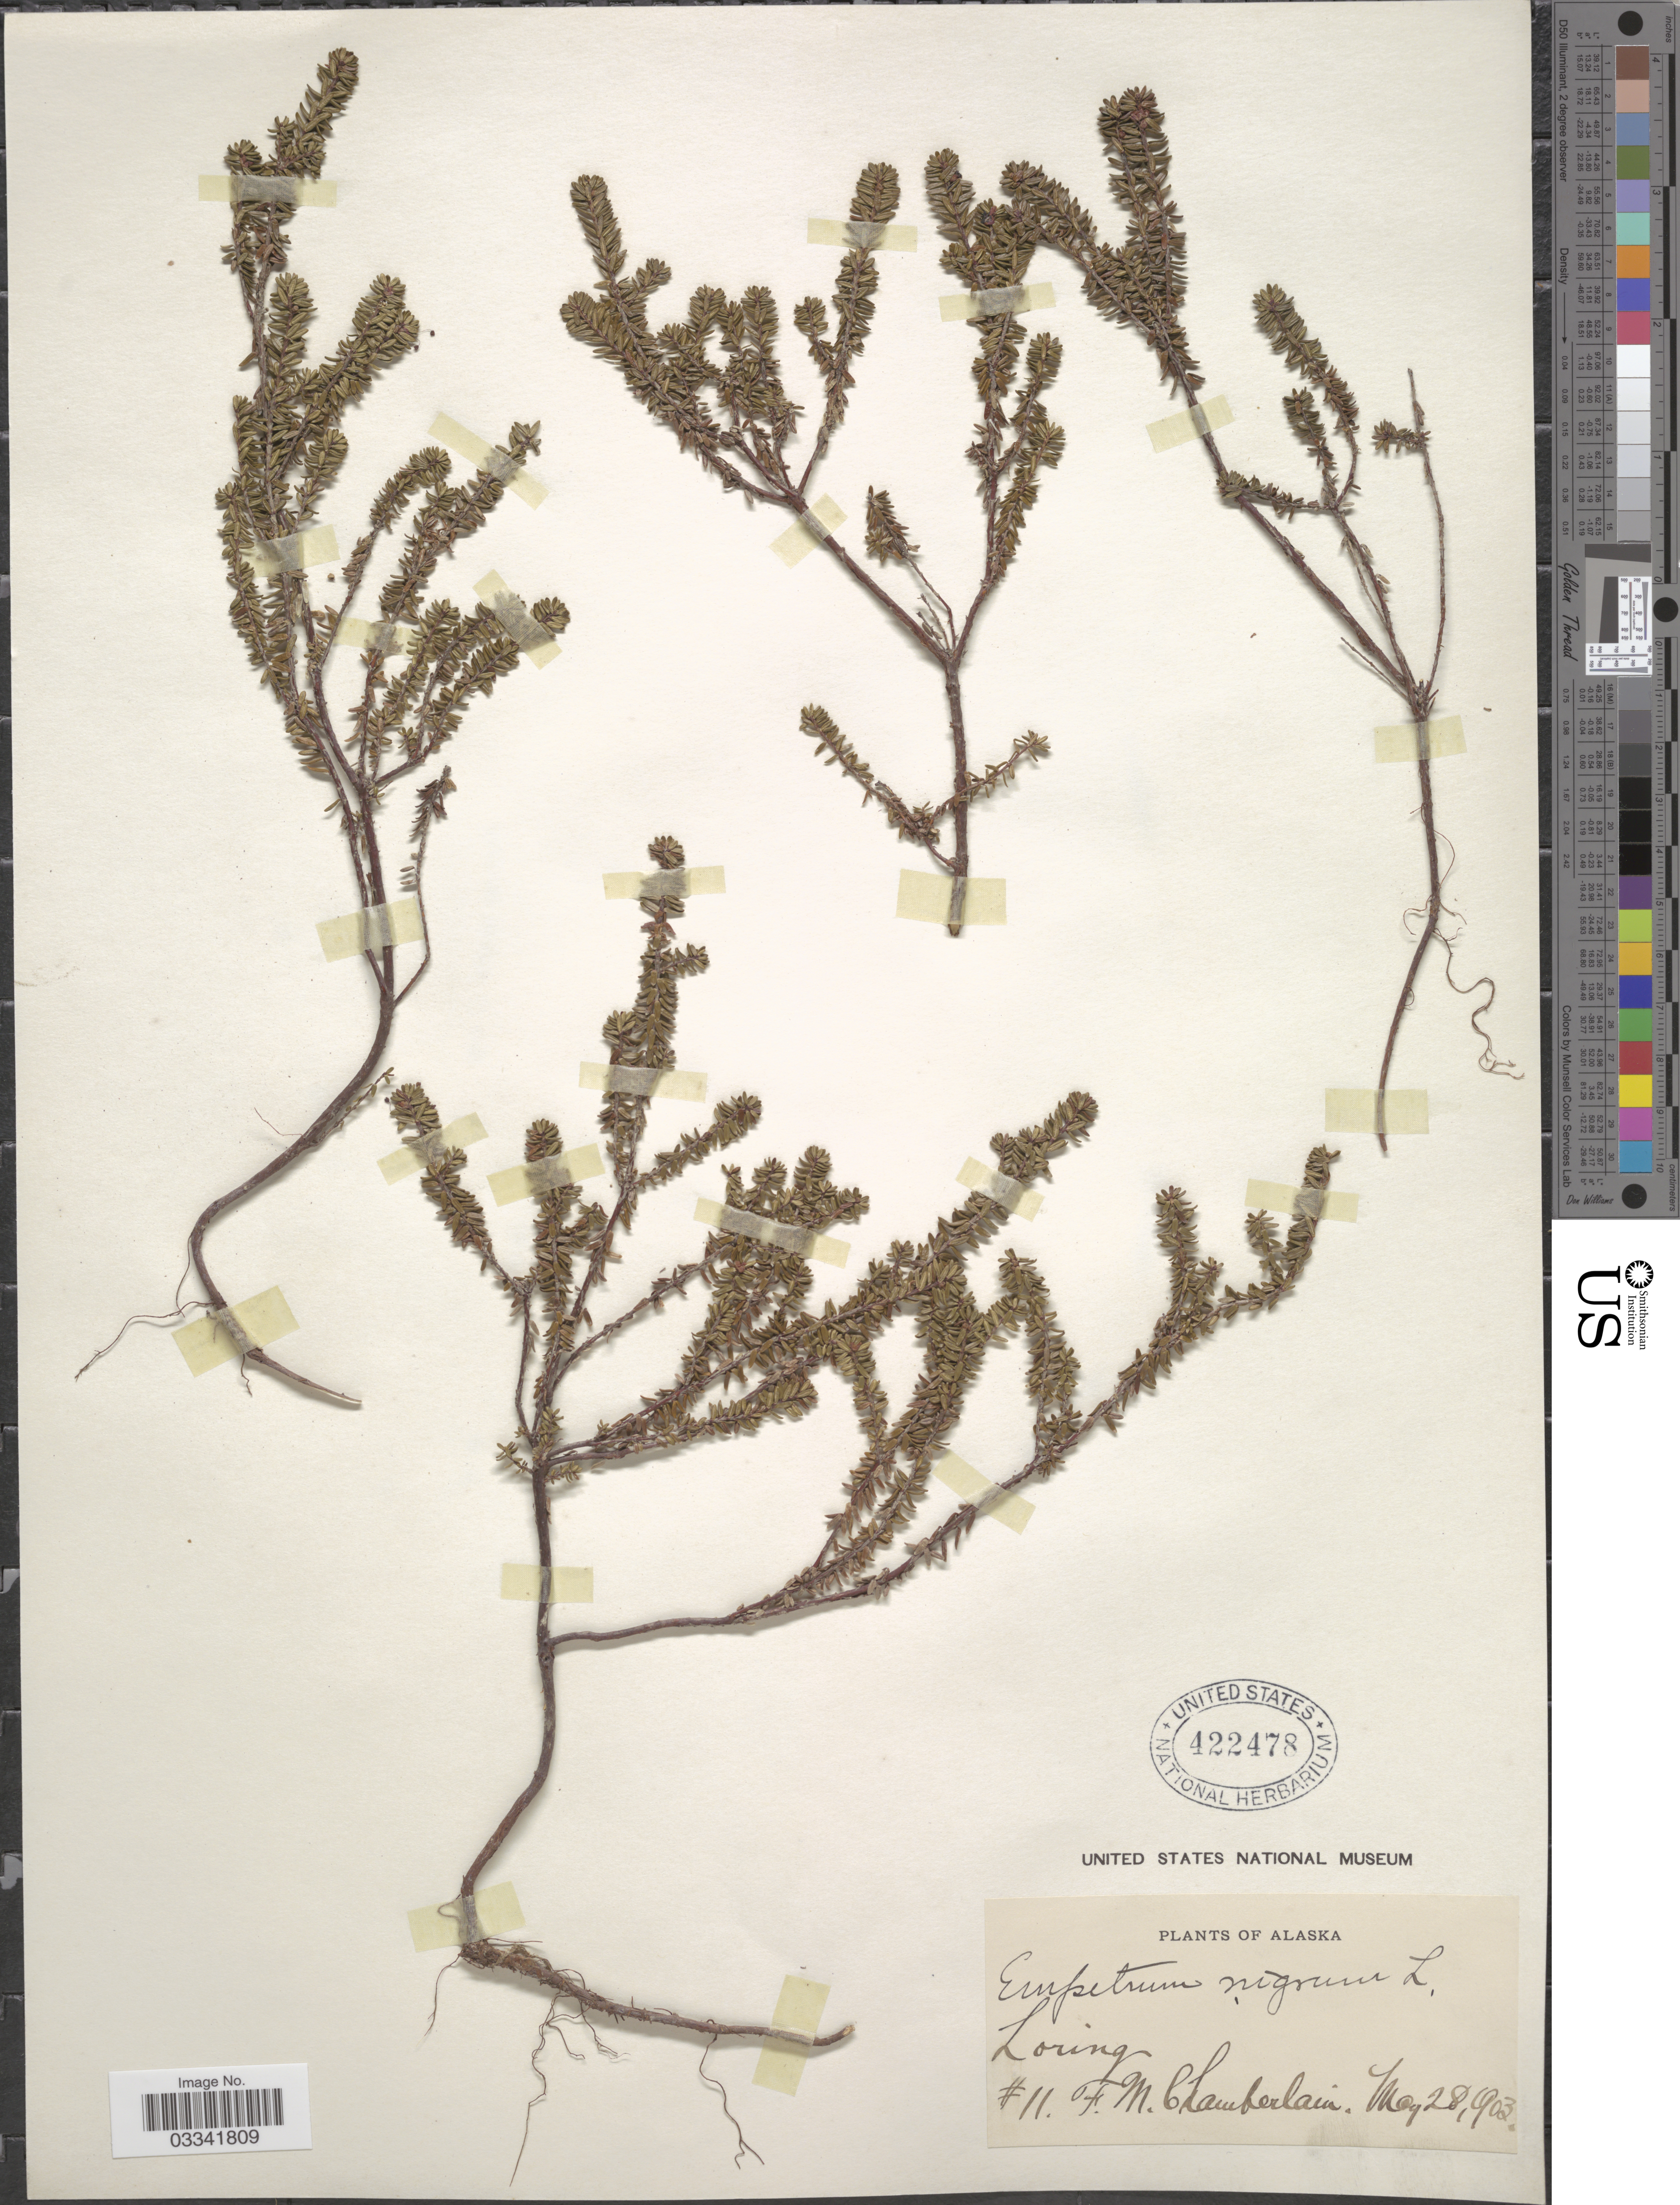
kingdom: Plantae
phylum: Tracheophyta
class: Magnoliopsida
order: Ericales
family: Ericaceae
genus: Empetrum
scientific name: Empetrum nigrum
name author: L.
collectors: F. Chamberlain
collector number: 11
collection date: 1903-05-28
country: United States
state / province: Alaska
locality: Loring.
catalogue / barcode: US 422478